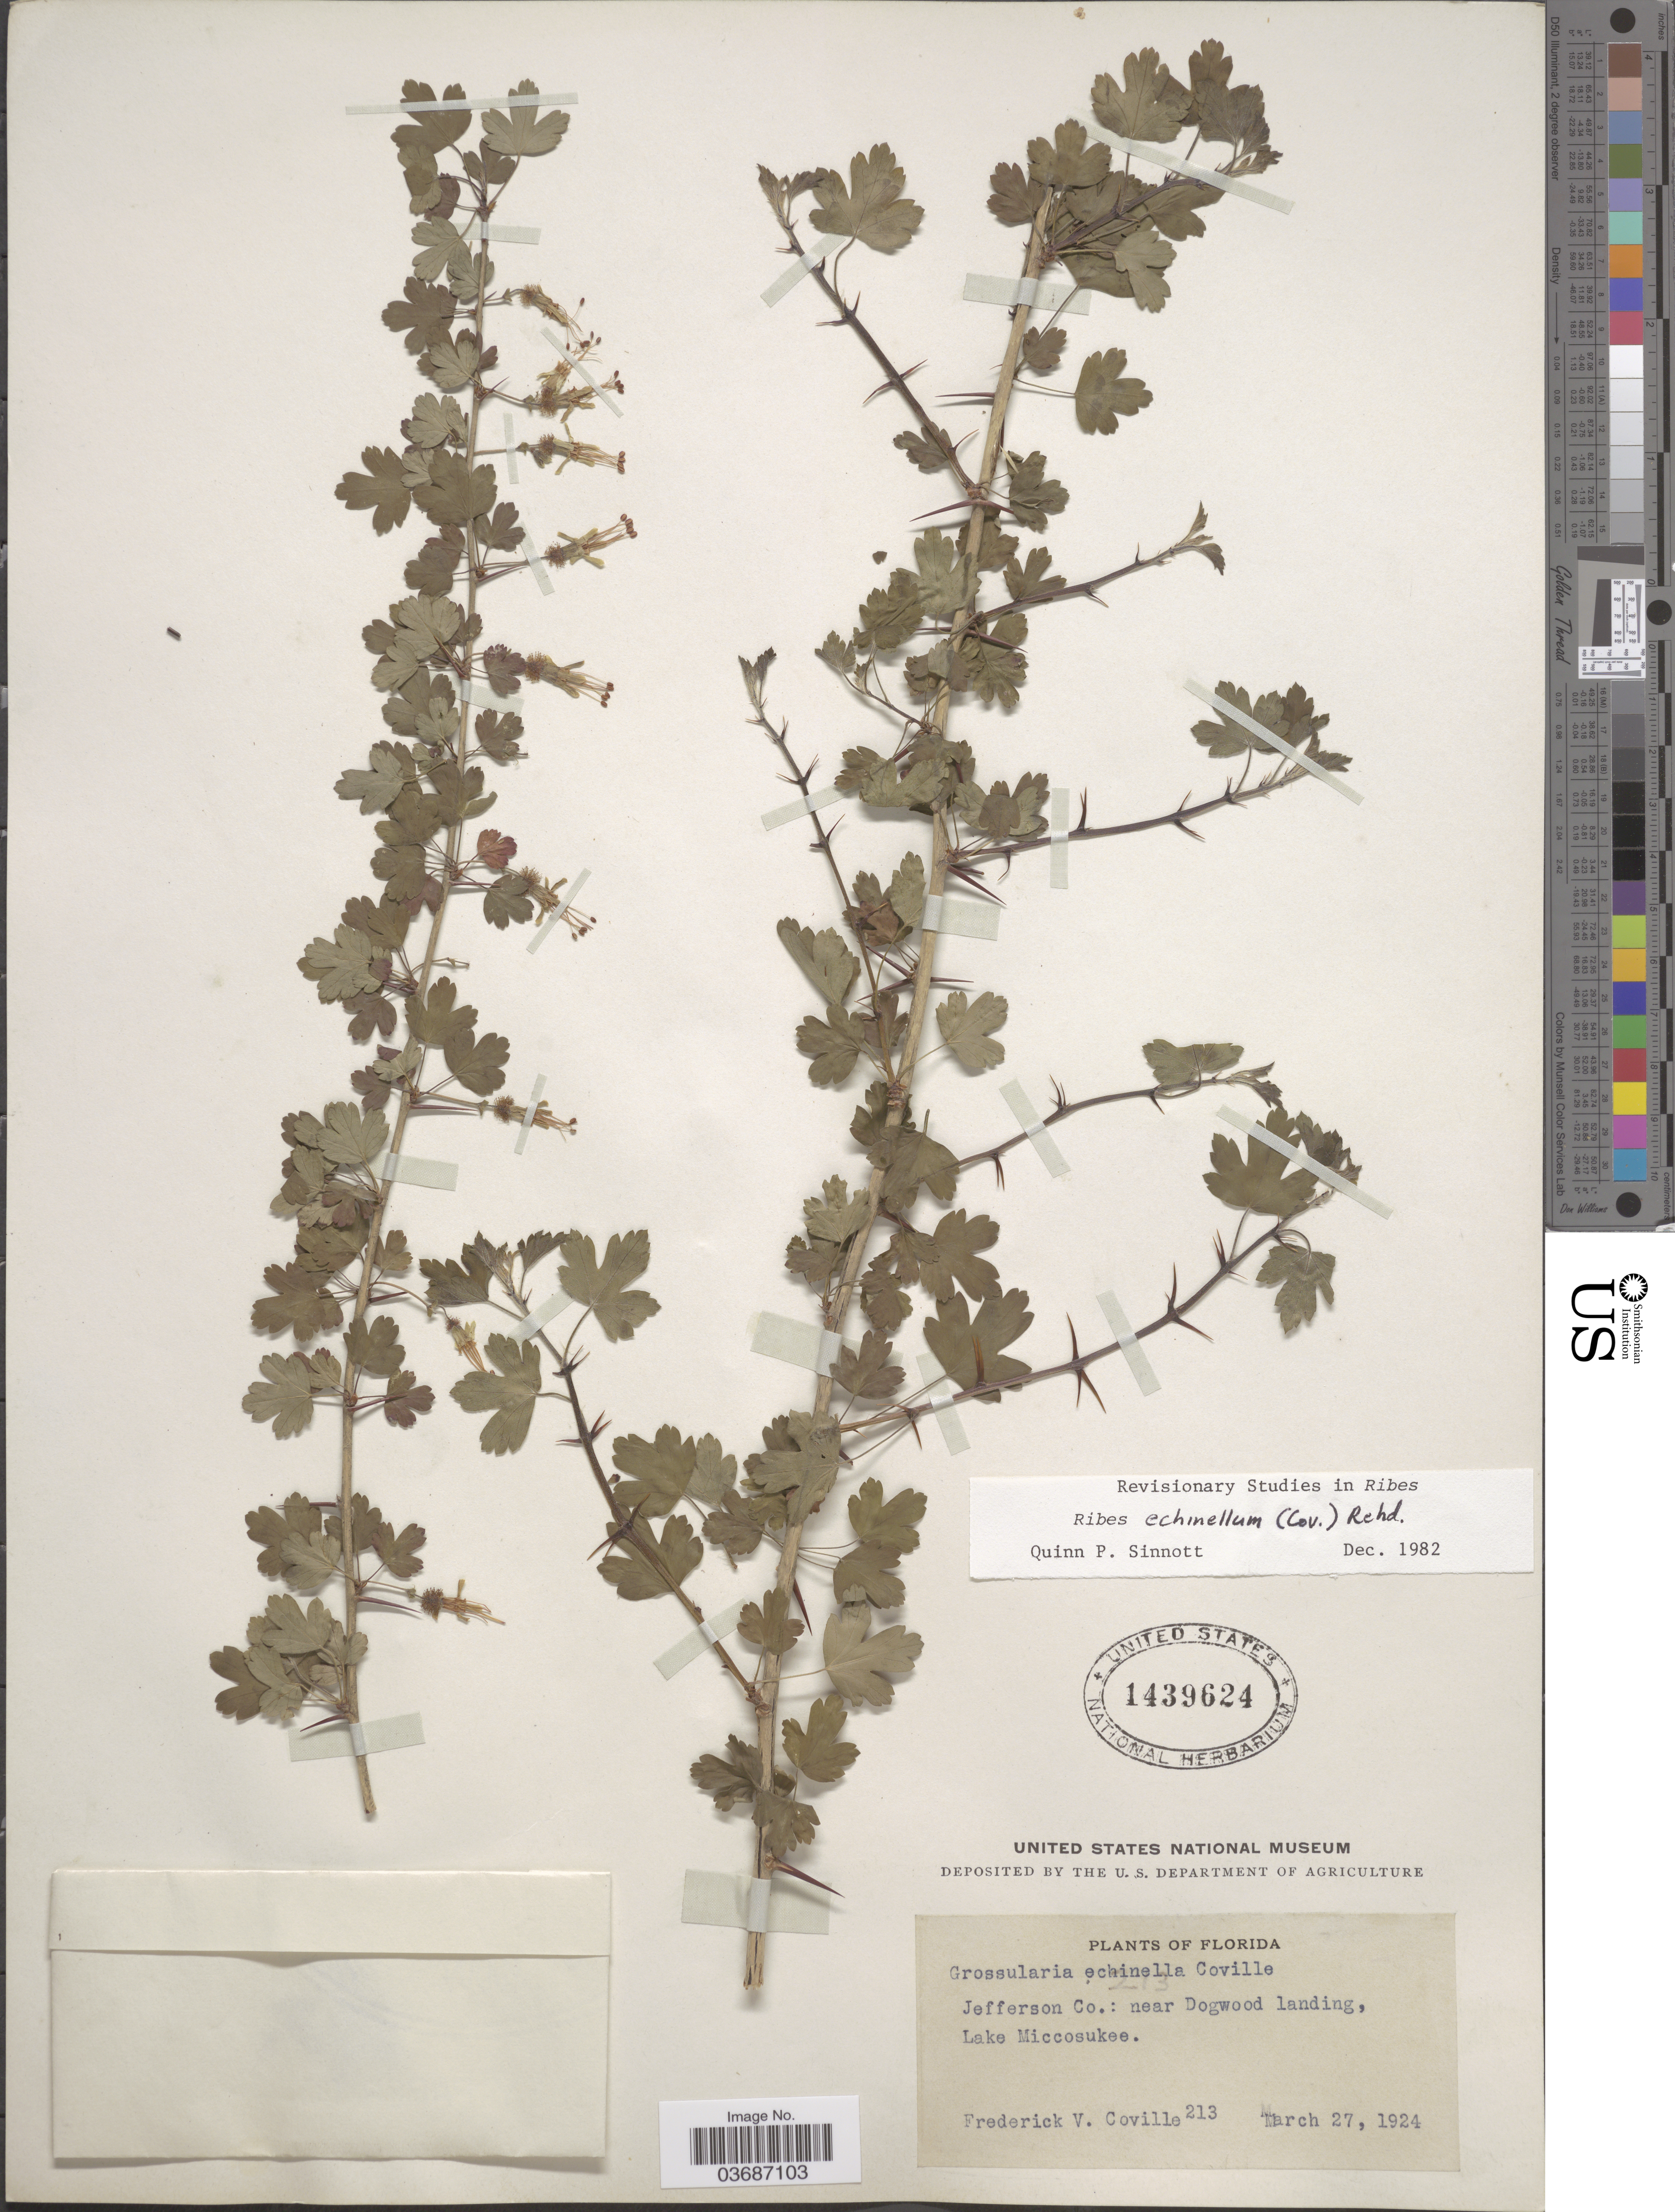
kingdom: Plantae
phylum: Tracheophyta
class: Magnoliopsida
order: Saxifragales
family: Grossulariaceae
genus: Ribes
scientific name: Ribes echinellum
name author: (Coville) Rehder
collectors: F. V. Coville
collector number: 213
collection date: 1924-03-27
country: United States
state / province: Florida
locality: Jefferson Co.: near Dogwood landing, Lake Miccosukee.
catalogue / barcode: US 1439624